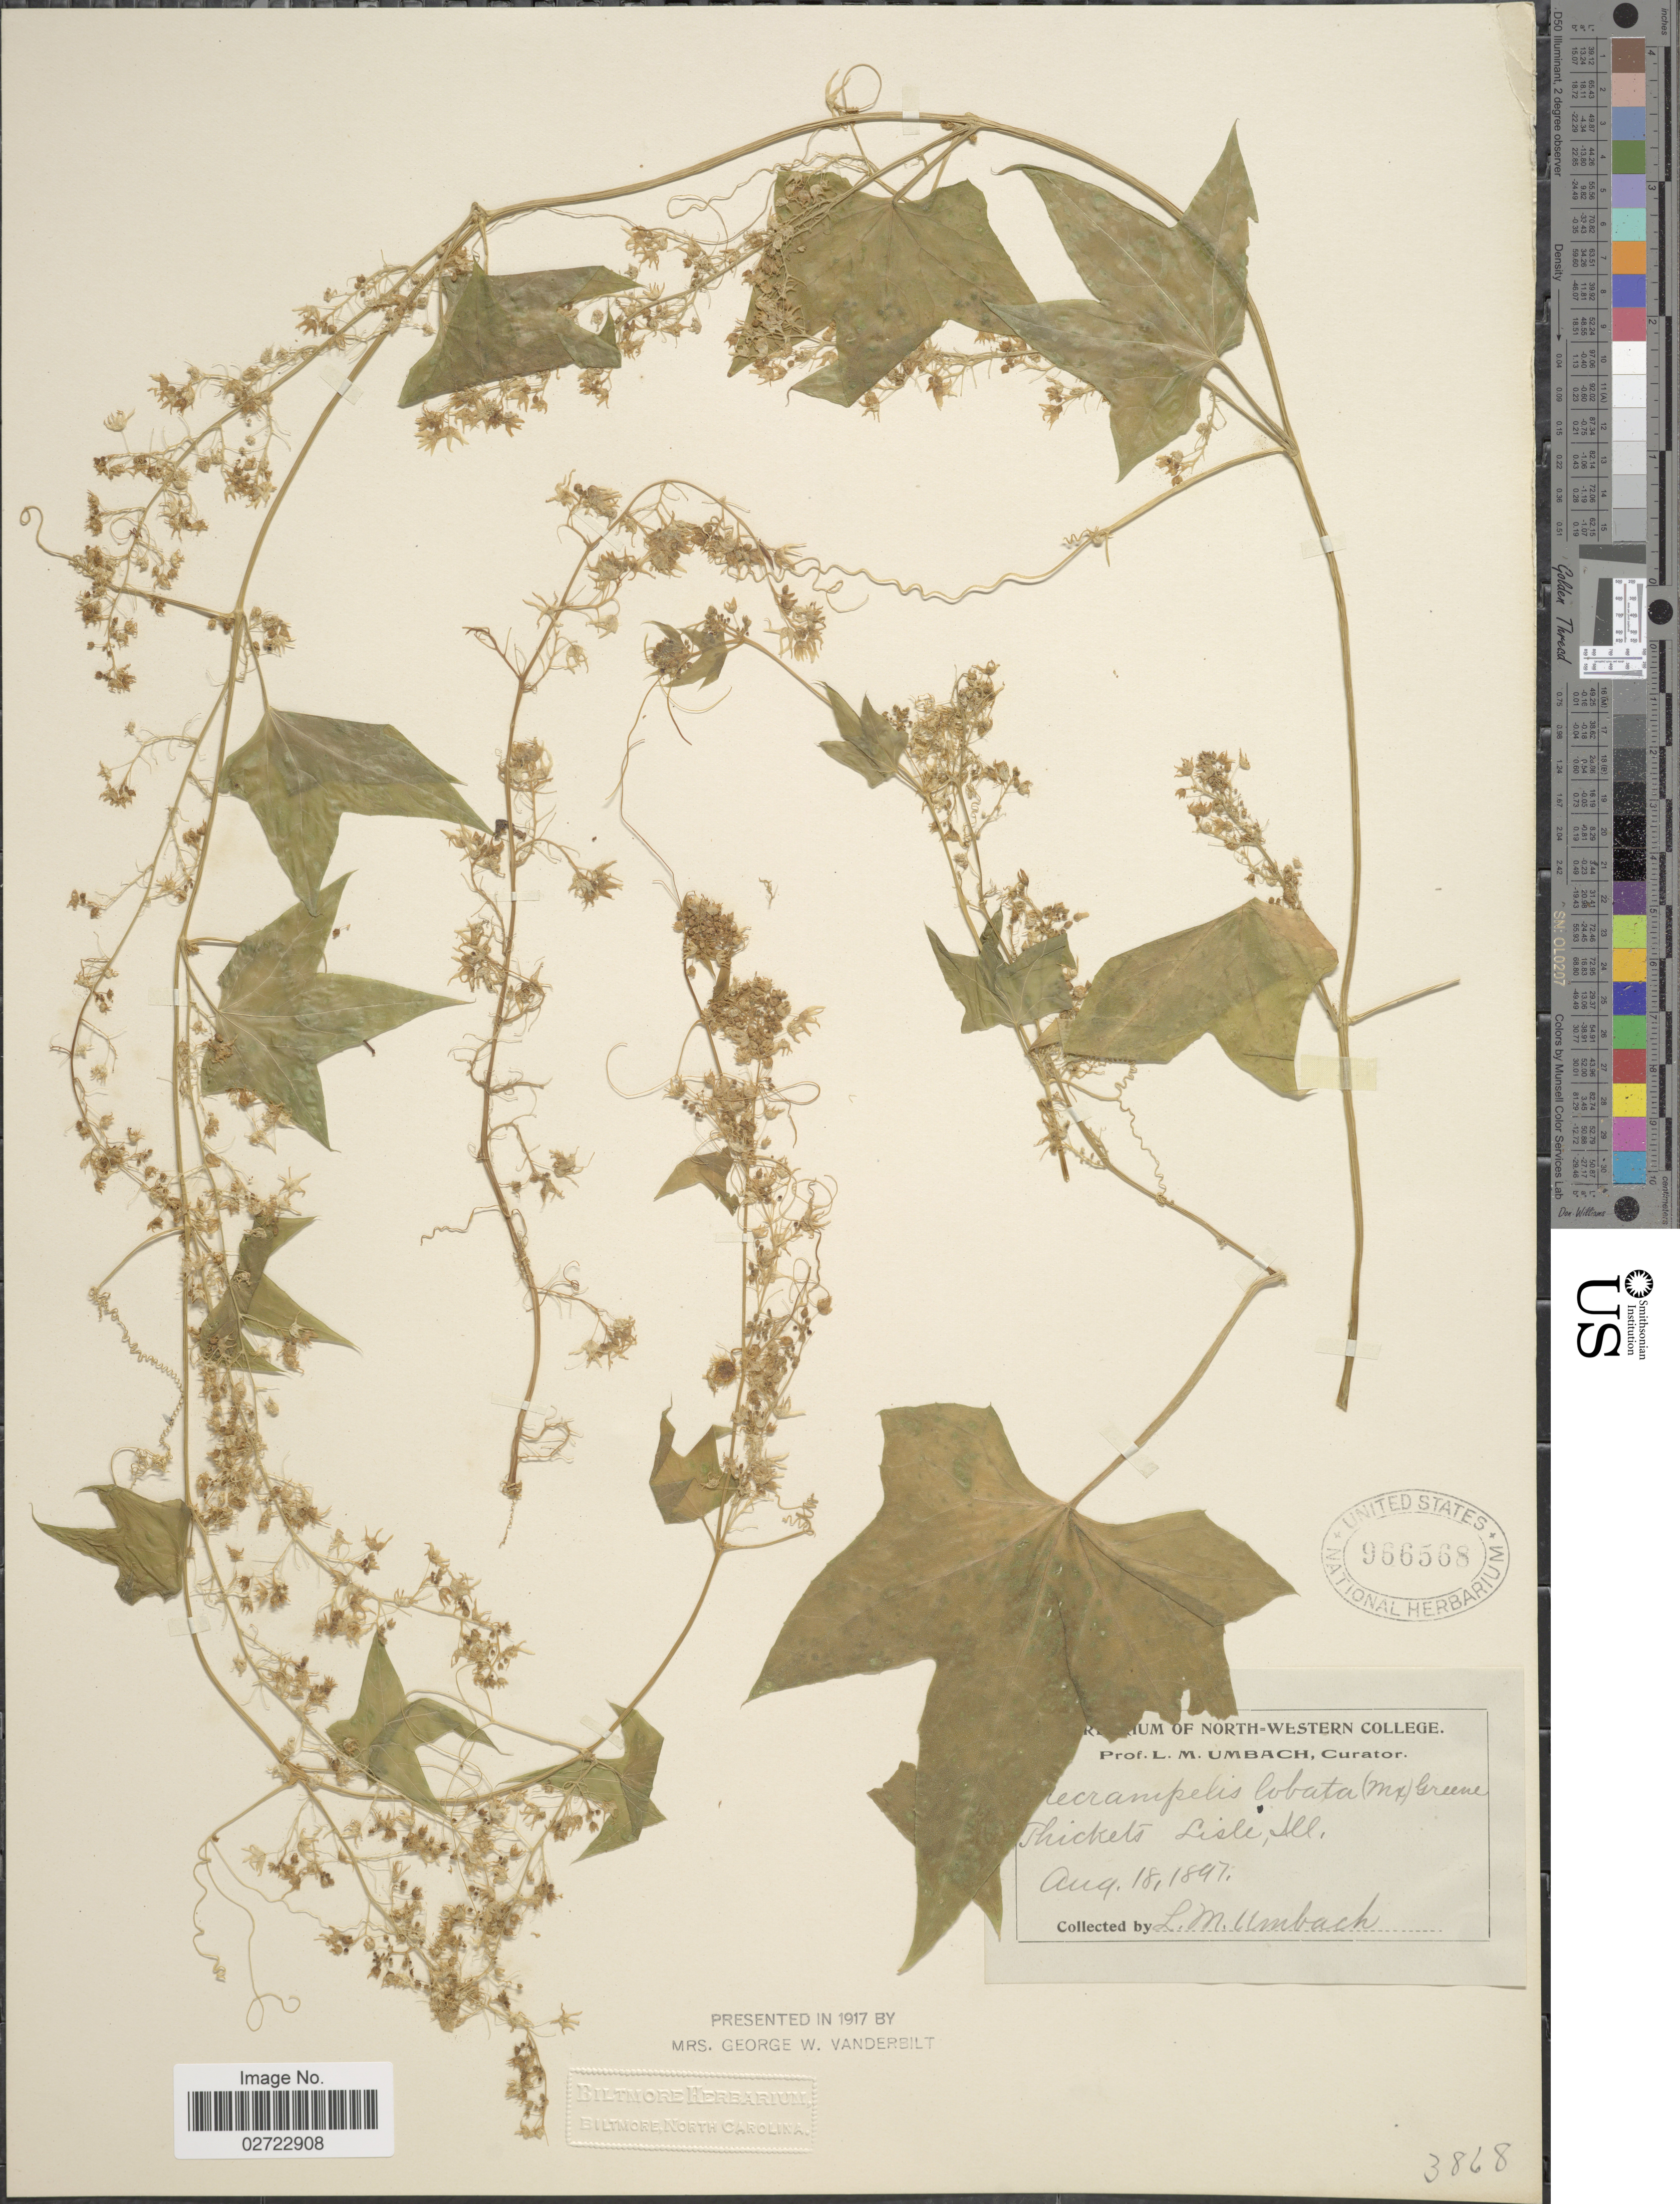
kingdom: Plantae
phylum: Tracheophyta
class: Magnoliopsida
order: Cucurbitales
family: Cucurbitaceae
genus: Echinocystis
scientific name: Echinocystis lobata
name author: (Michx.) Torr. & A. Gray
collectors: L. M. Umbach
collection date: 1897-08-18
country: United States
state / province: Illinois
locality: Thickets, Lisle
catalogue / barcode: US 966568